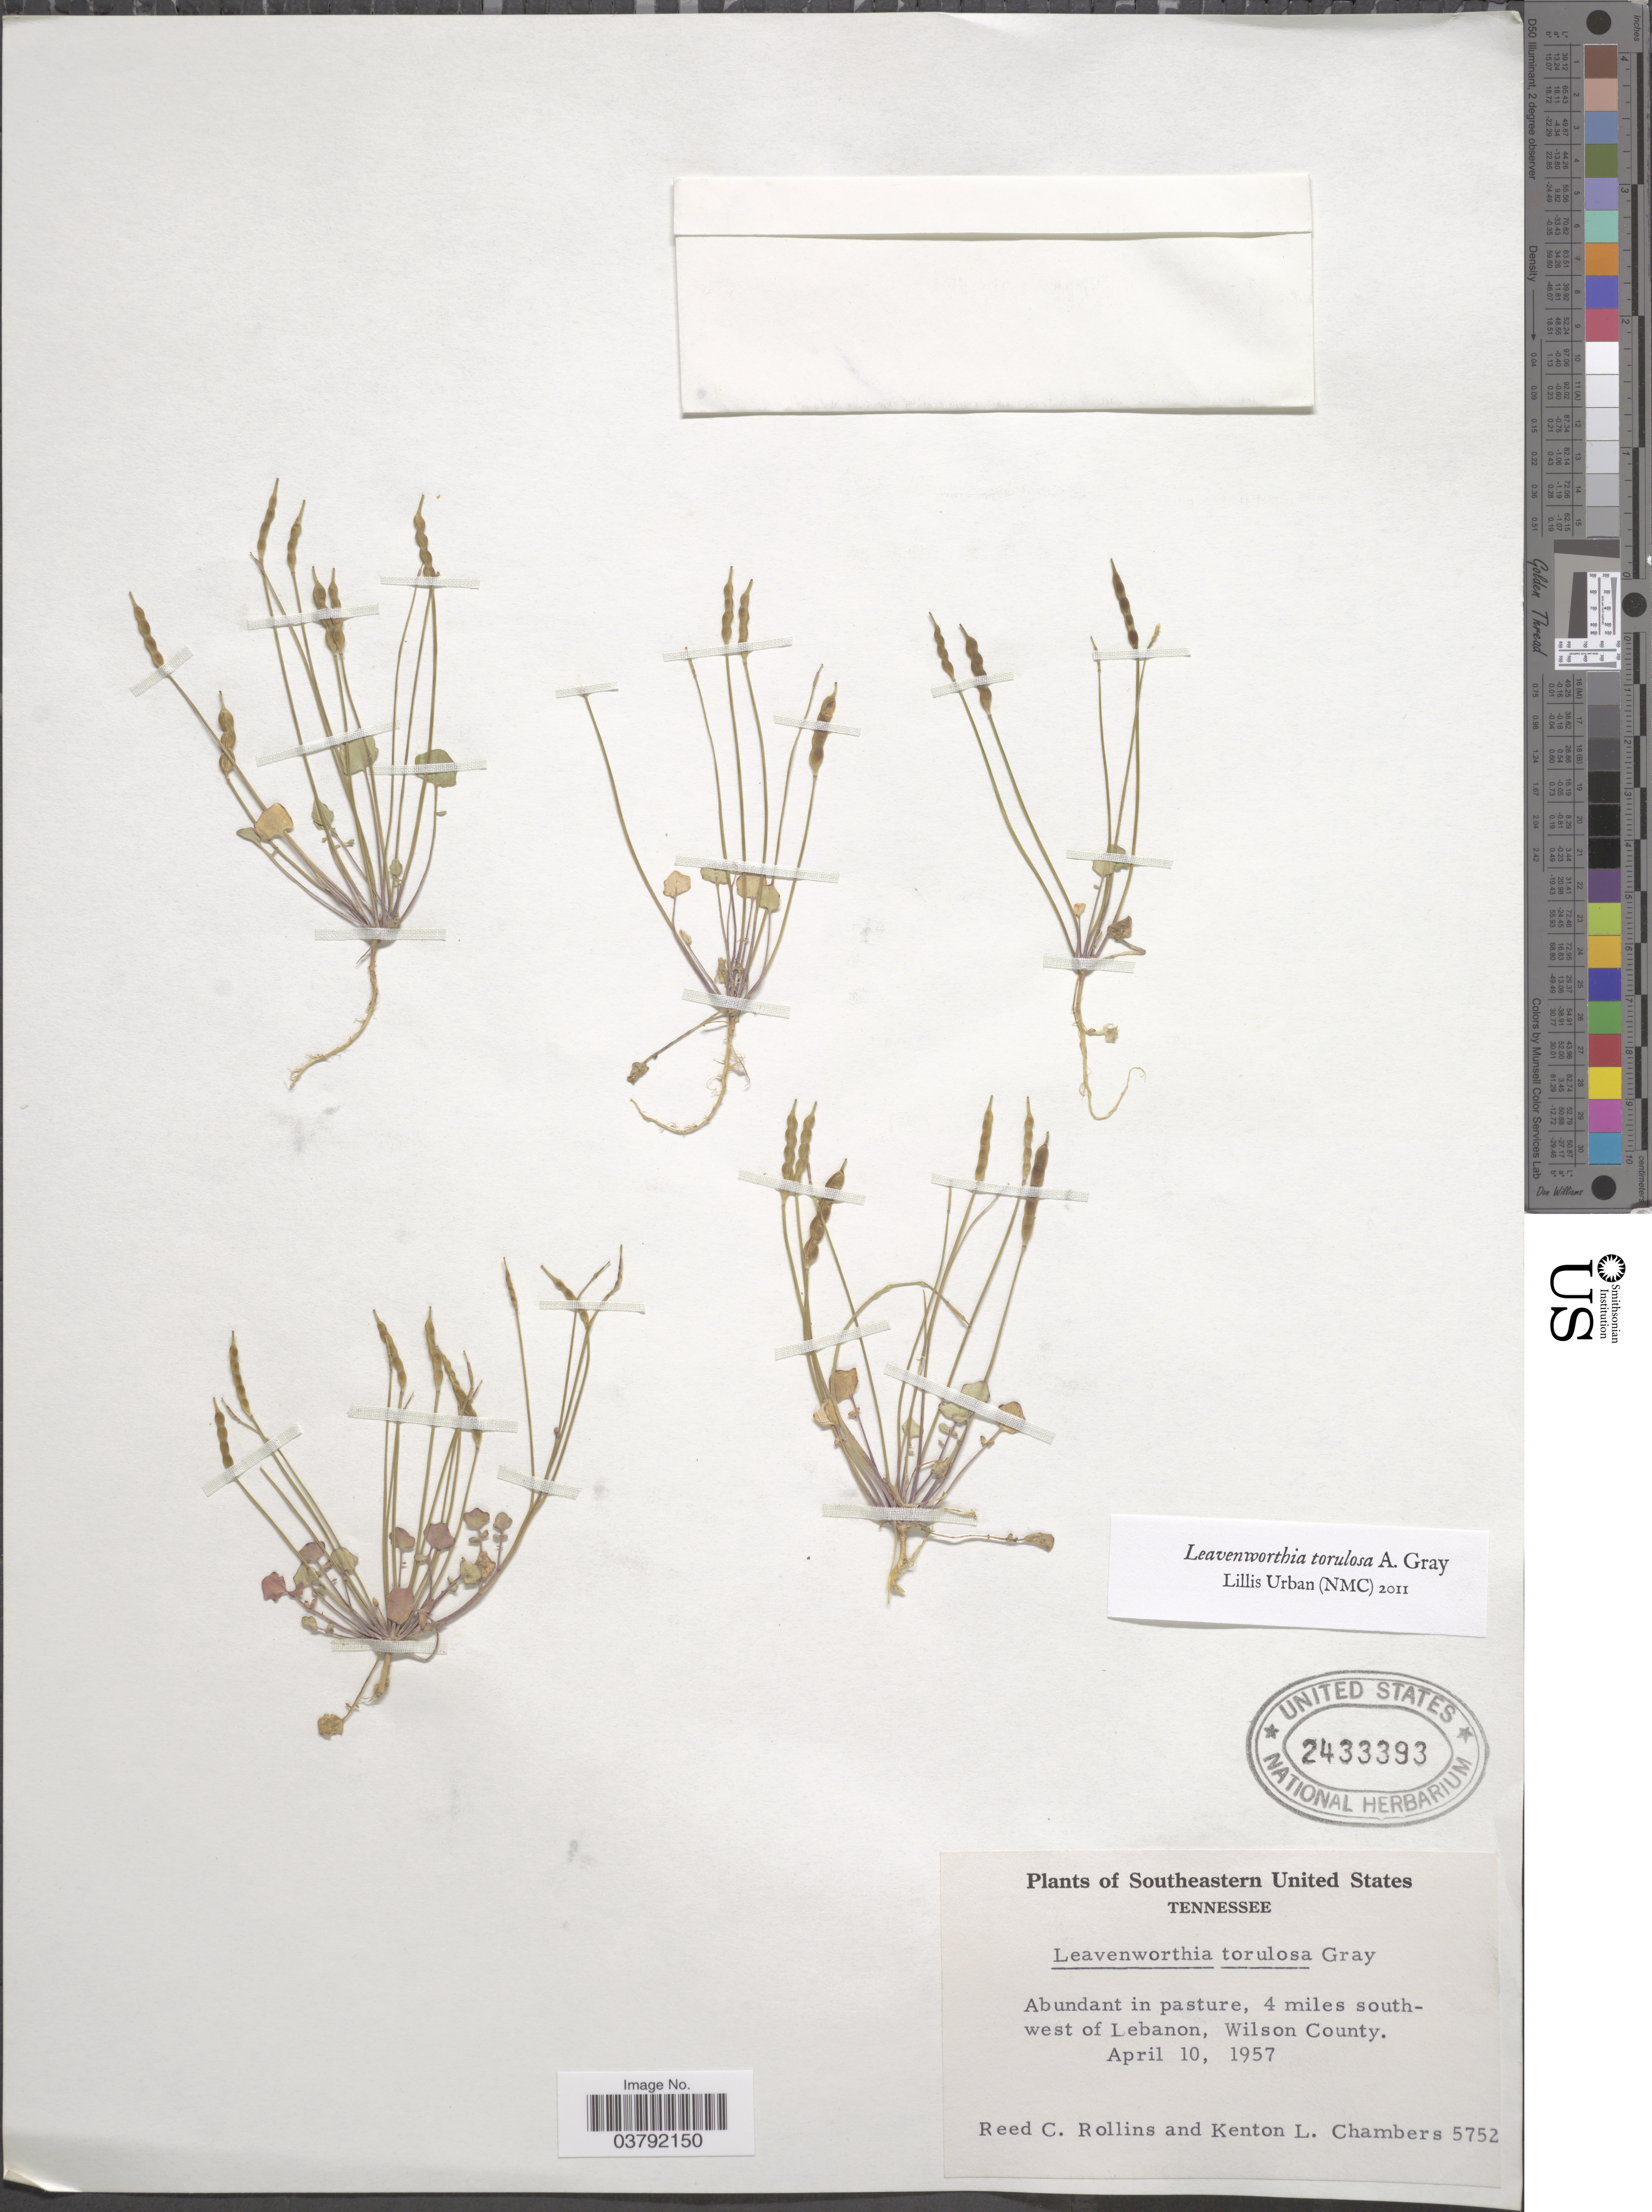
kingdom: Plantae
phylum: Tracheophyta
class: Magnoliopsida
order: Brassicales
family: Brassicaceae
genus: Leavenworthia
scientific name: Leavenworthia torulosa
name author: A. Gray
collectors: R. C. Rollins & K. L. Chambers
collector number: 5752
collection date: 1957-04-10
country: United States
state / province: Tennessee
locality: Southeastern United States. 4 miles southwest of Lebanon, Wilson County.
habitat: abundant in pasture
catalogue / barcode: US 2433393